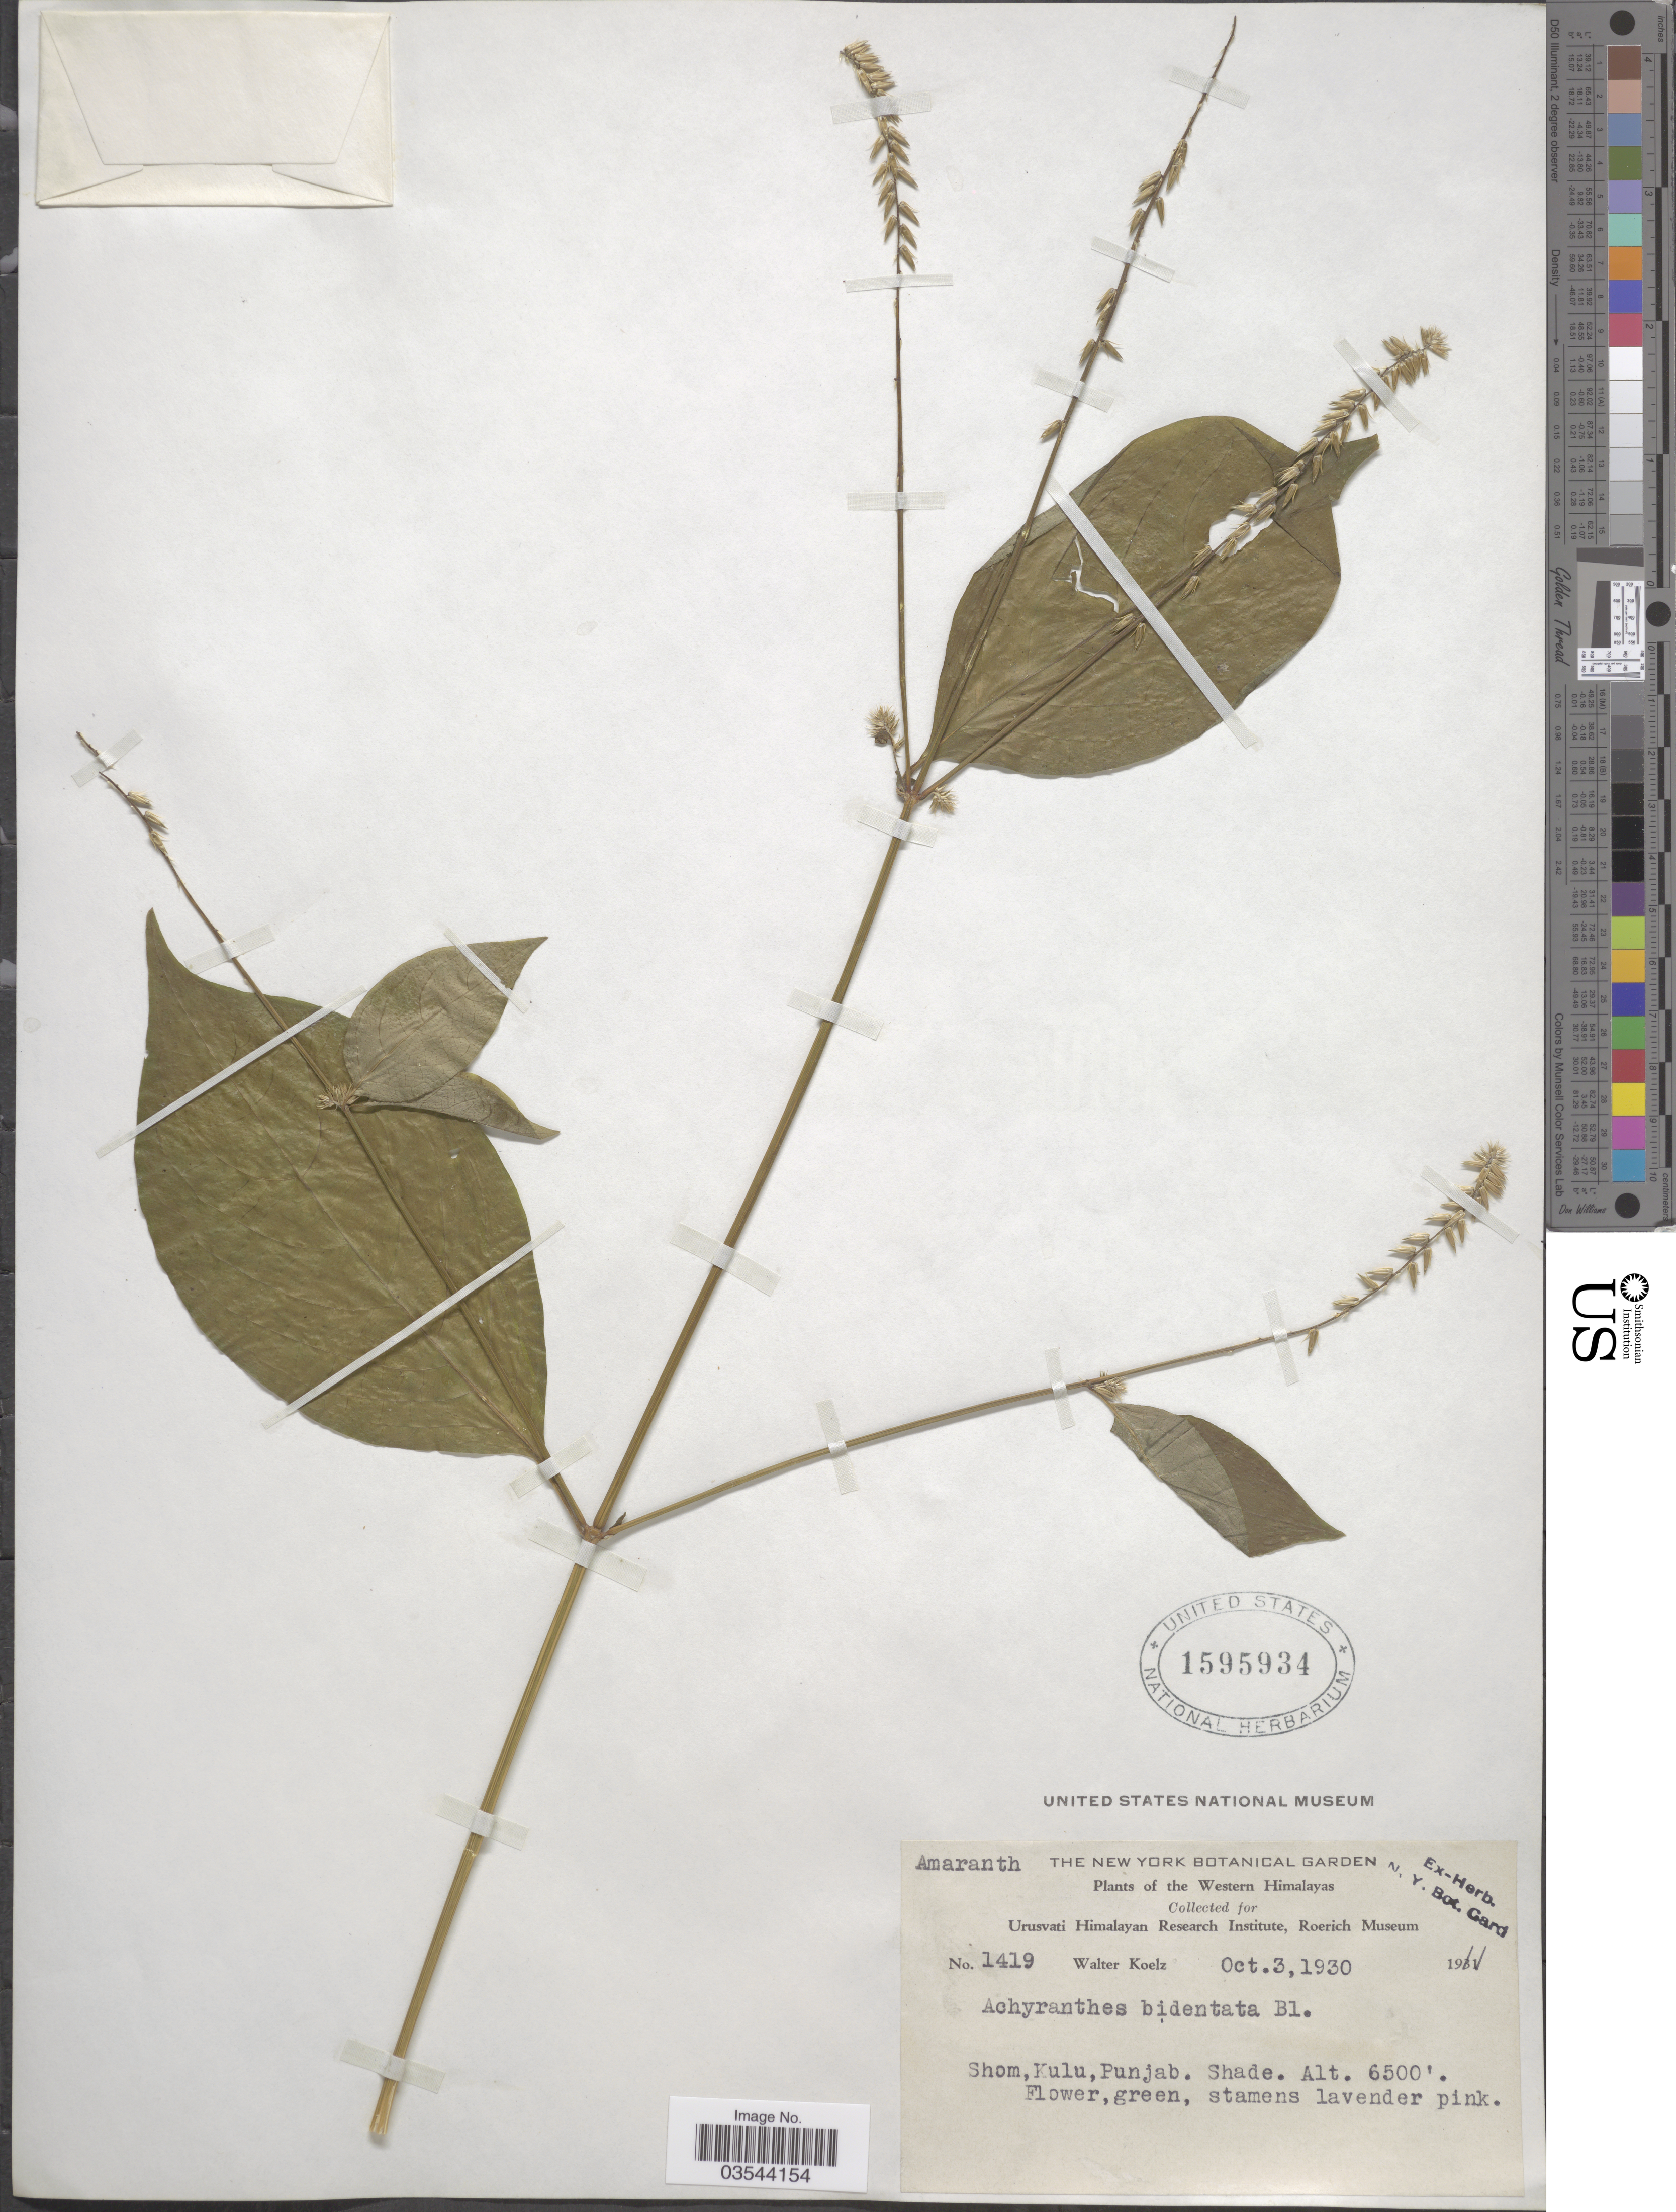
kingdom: Plantae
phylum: Tracheophyta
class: Magnoliopsida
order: Caryophyllales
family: Amaranthaceae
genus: Achyranthes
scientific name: Achyranthes bidentata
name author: Blume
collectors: W. N. Koelz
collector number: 1419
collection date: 1930-10-03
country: India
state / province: Punjab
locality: Western Himalayas. Shom, Kulu.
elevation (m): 1981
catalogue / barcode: US 1595934